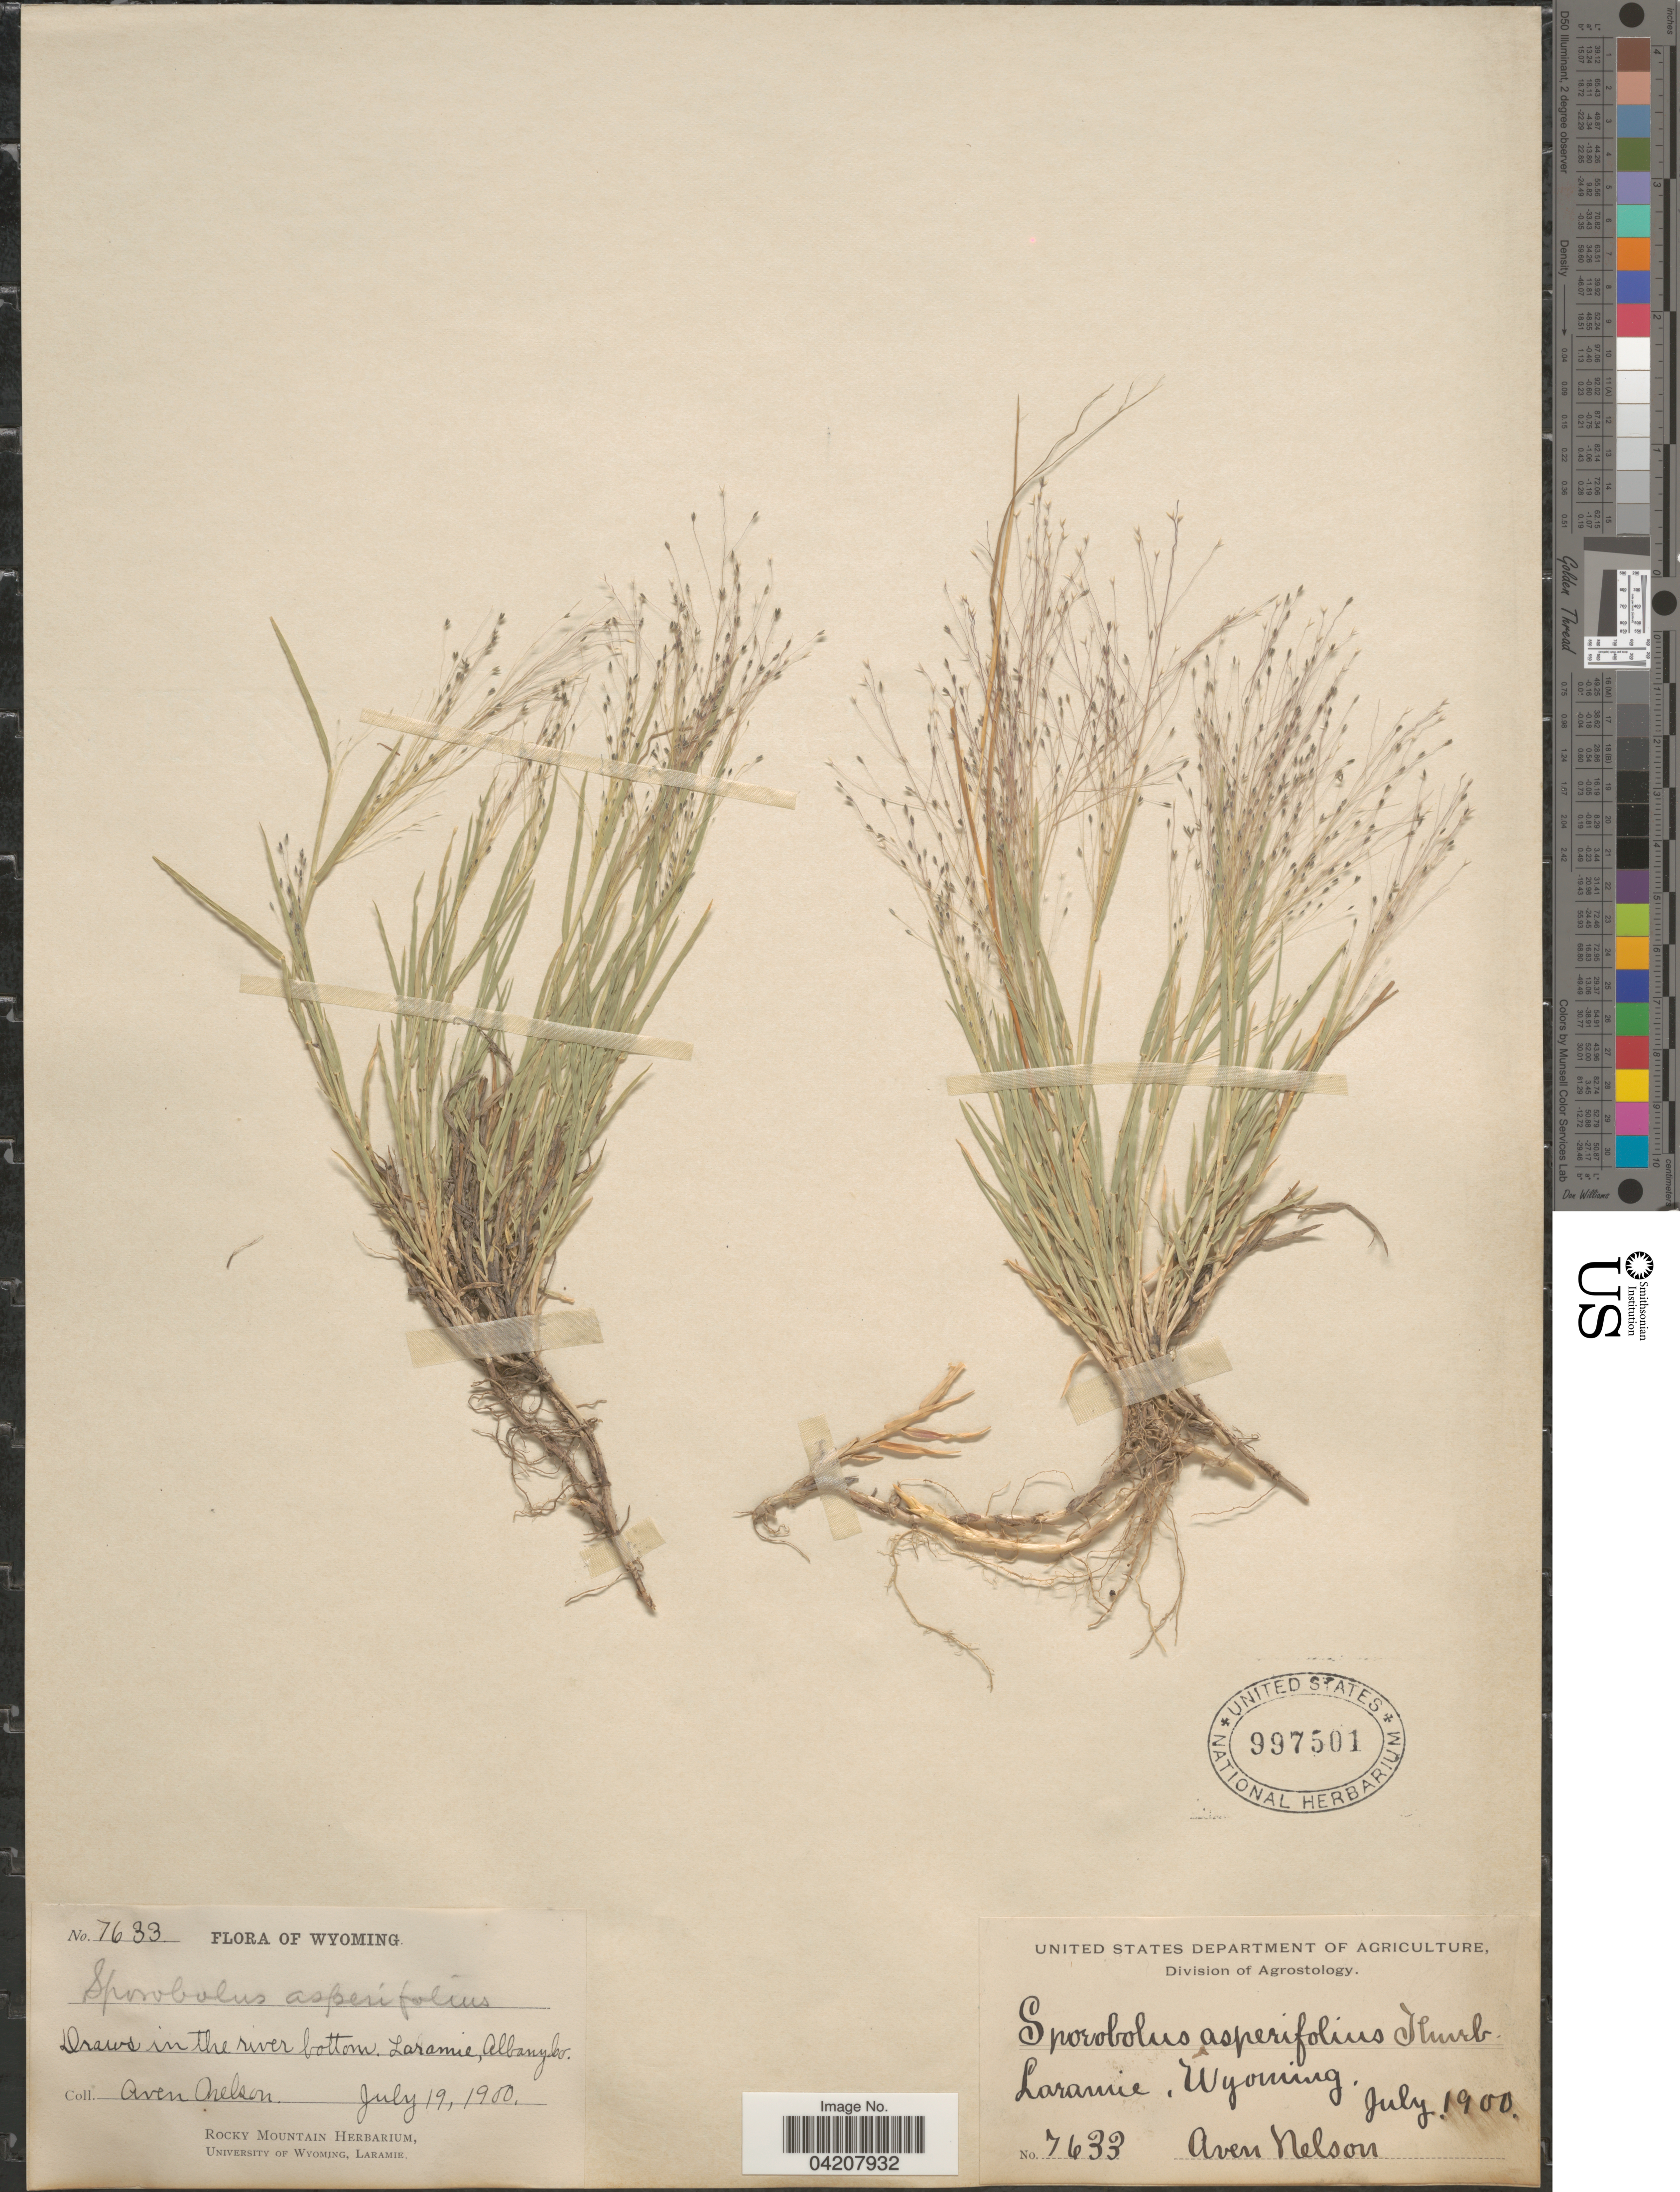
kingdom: Plantae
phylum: Tracheophyta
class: Liliopsida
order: Poales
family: Poaceae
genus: Muhlenbergia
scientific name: Muhlenbergia asperifolia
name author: (Nees & Meyen ex Trin.) Parodi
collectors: A. Nelson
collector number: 7633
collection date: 1900-07-19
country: United States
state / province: Wyoming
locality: Draws in the river bottom, Laramie, Albany Co.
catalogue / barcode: US 997501